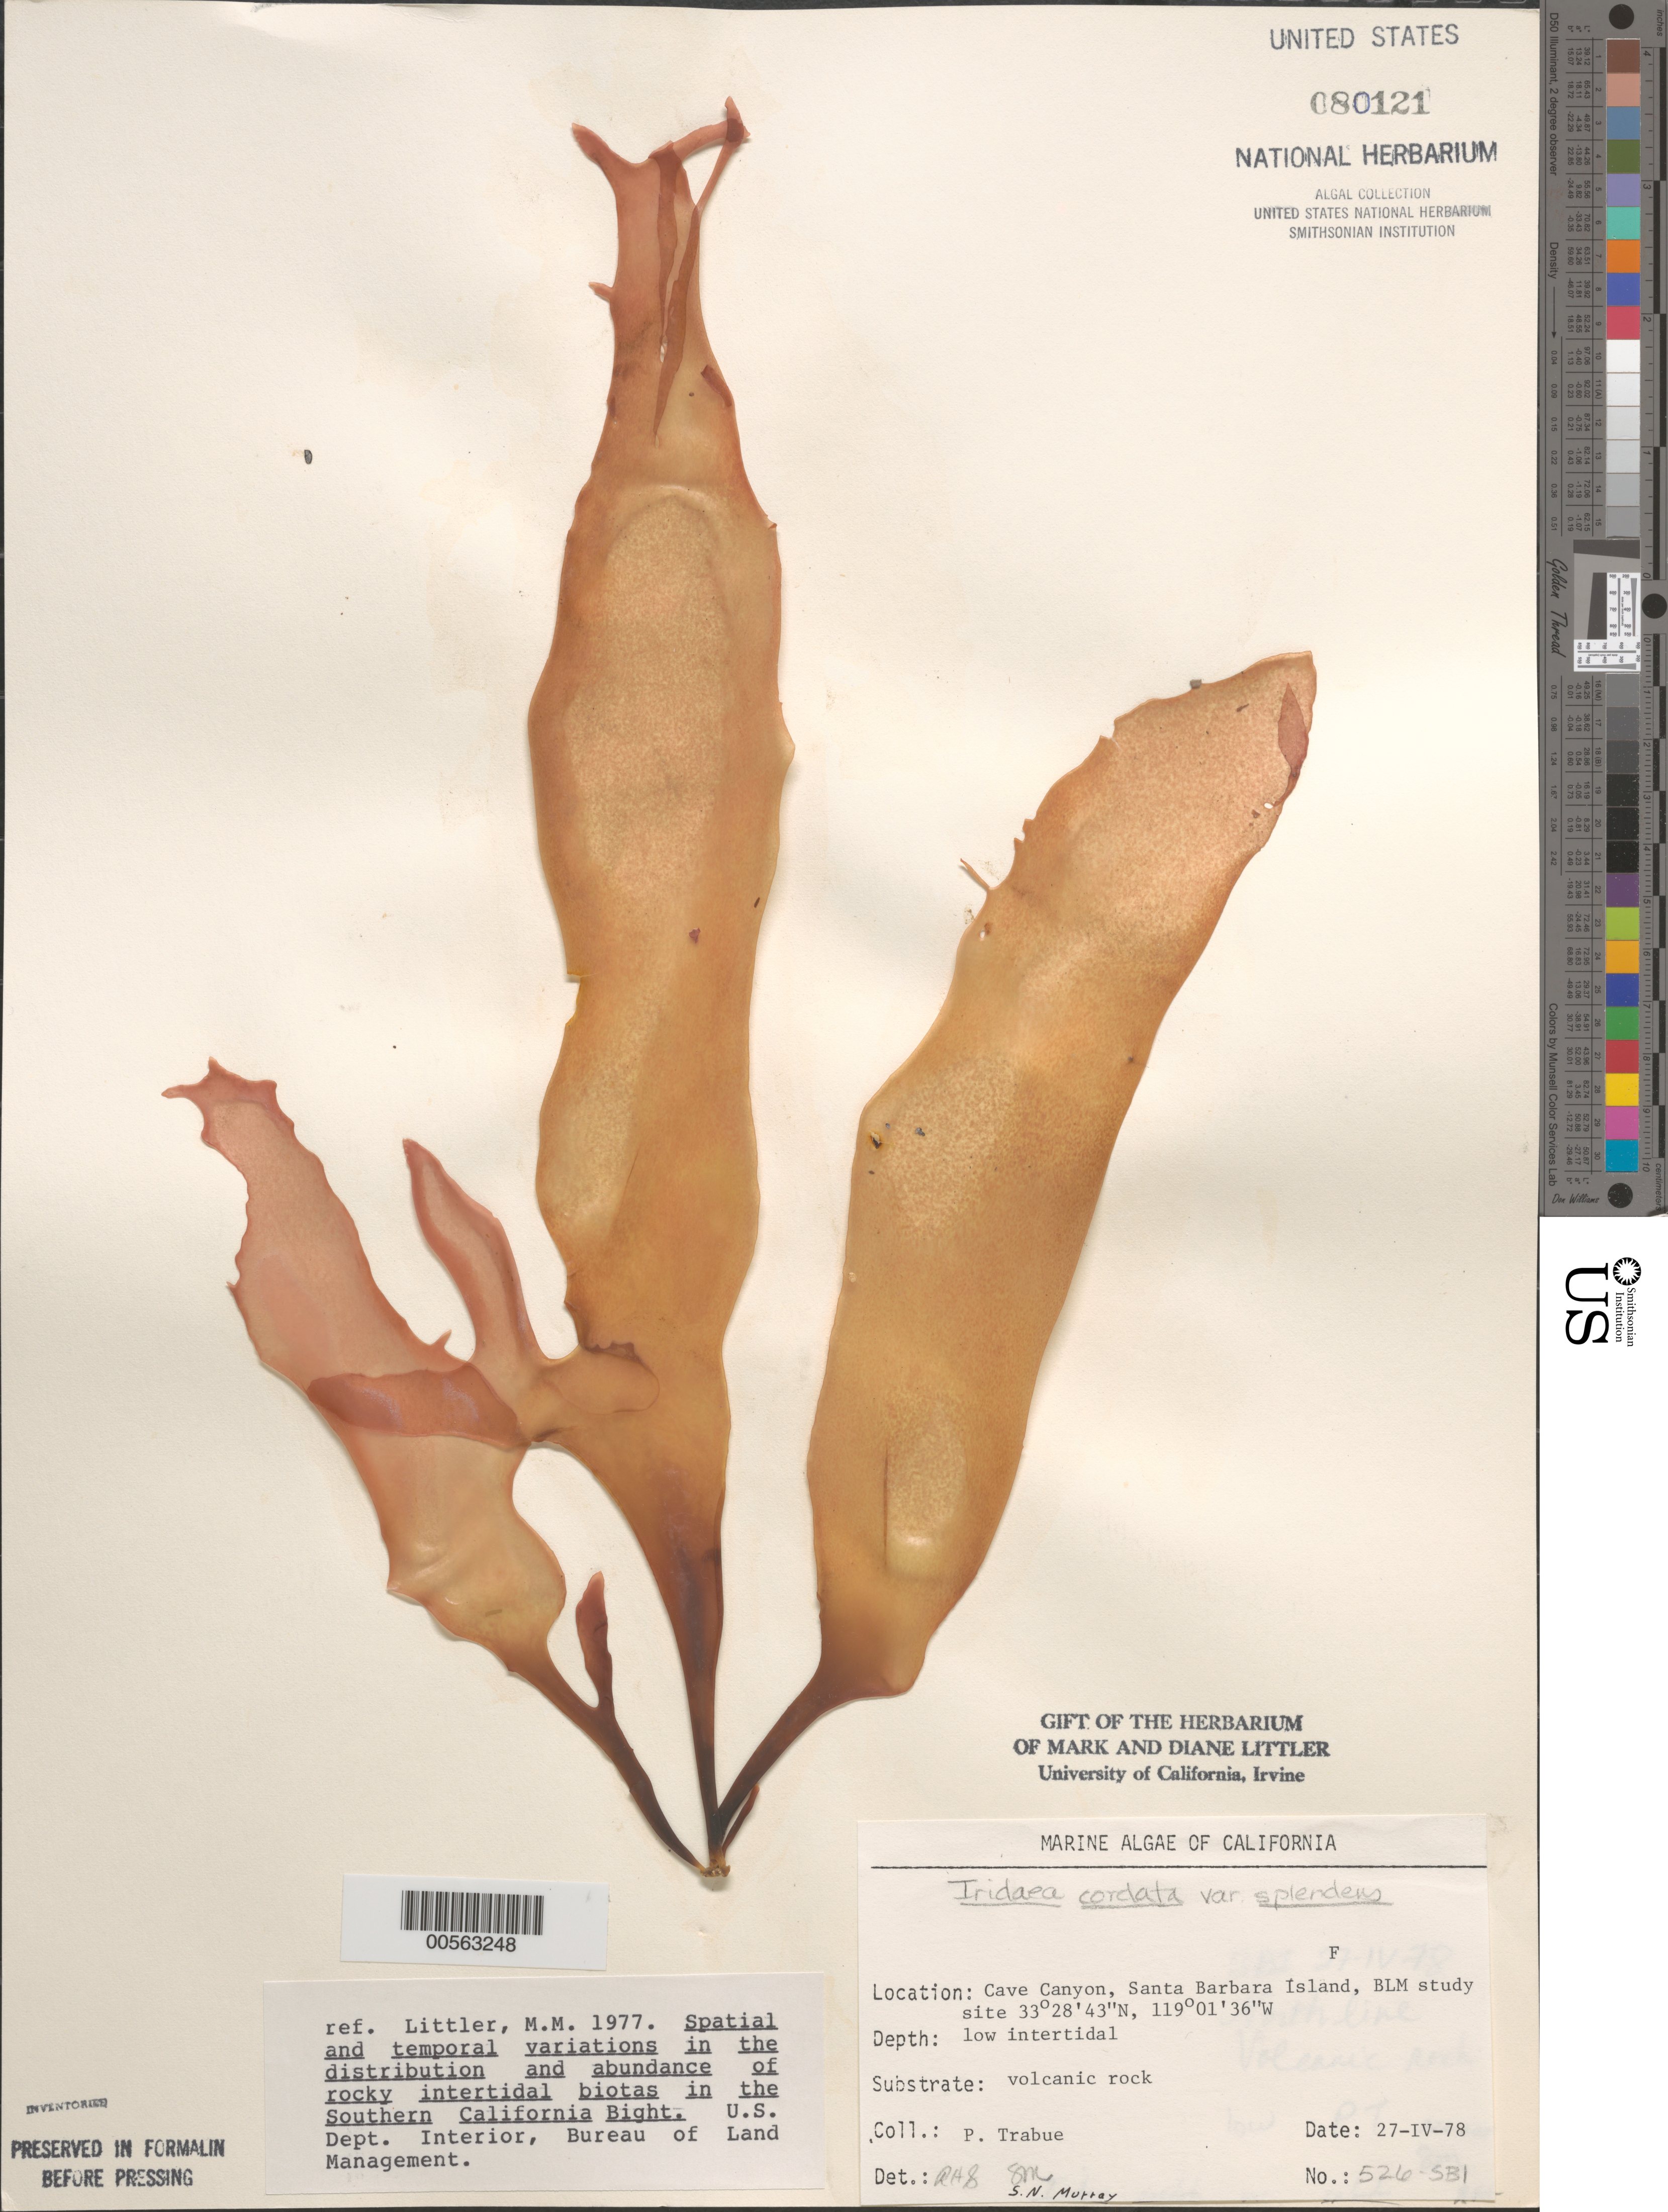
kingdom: Plantae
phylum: Rhodophyta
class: Florideophyceae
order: Gigartinales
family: Gigartinaceae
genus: Iridaea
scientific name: Iridaea cordata var. splendens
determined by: Sims, Robert H.; Murray, S. N.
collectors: P. J. Trabue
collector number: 526-sbi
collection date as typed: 27 Apr 1978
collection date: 1978-04-27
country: United States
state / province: California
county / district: Santa Barbara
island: Santa Barbara Island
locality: Cave Canyon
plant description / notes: BLM-SOCALBIGHT Rocky Intertidal Survey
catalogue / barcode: US 80121